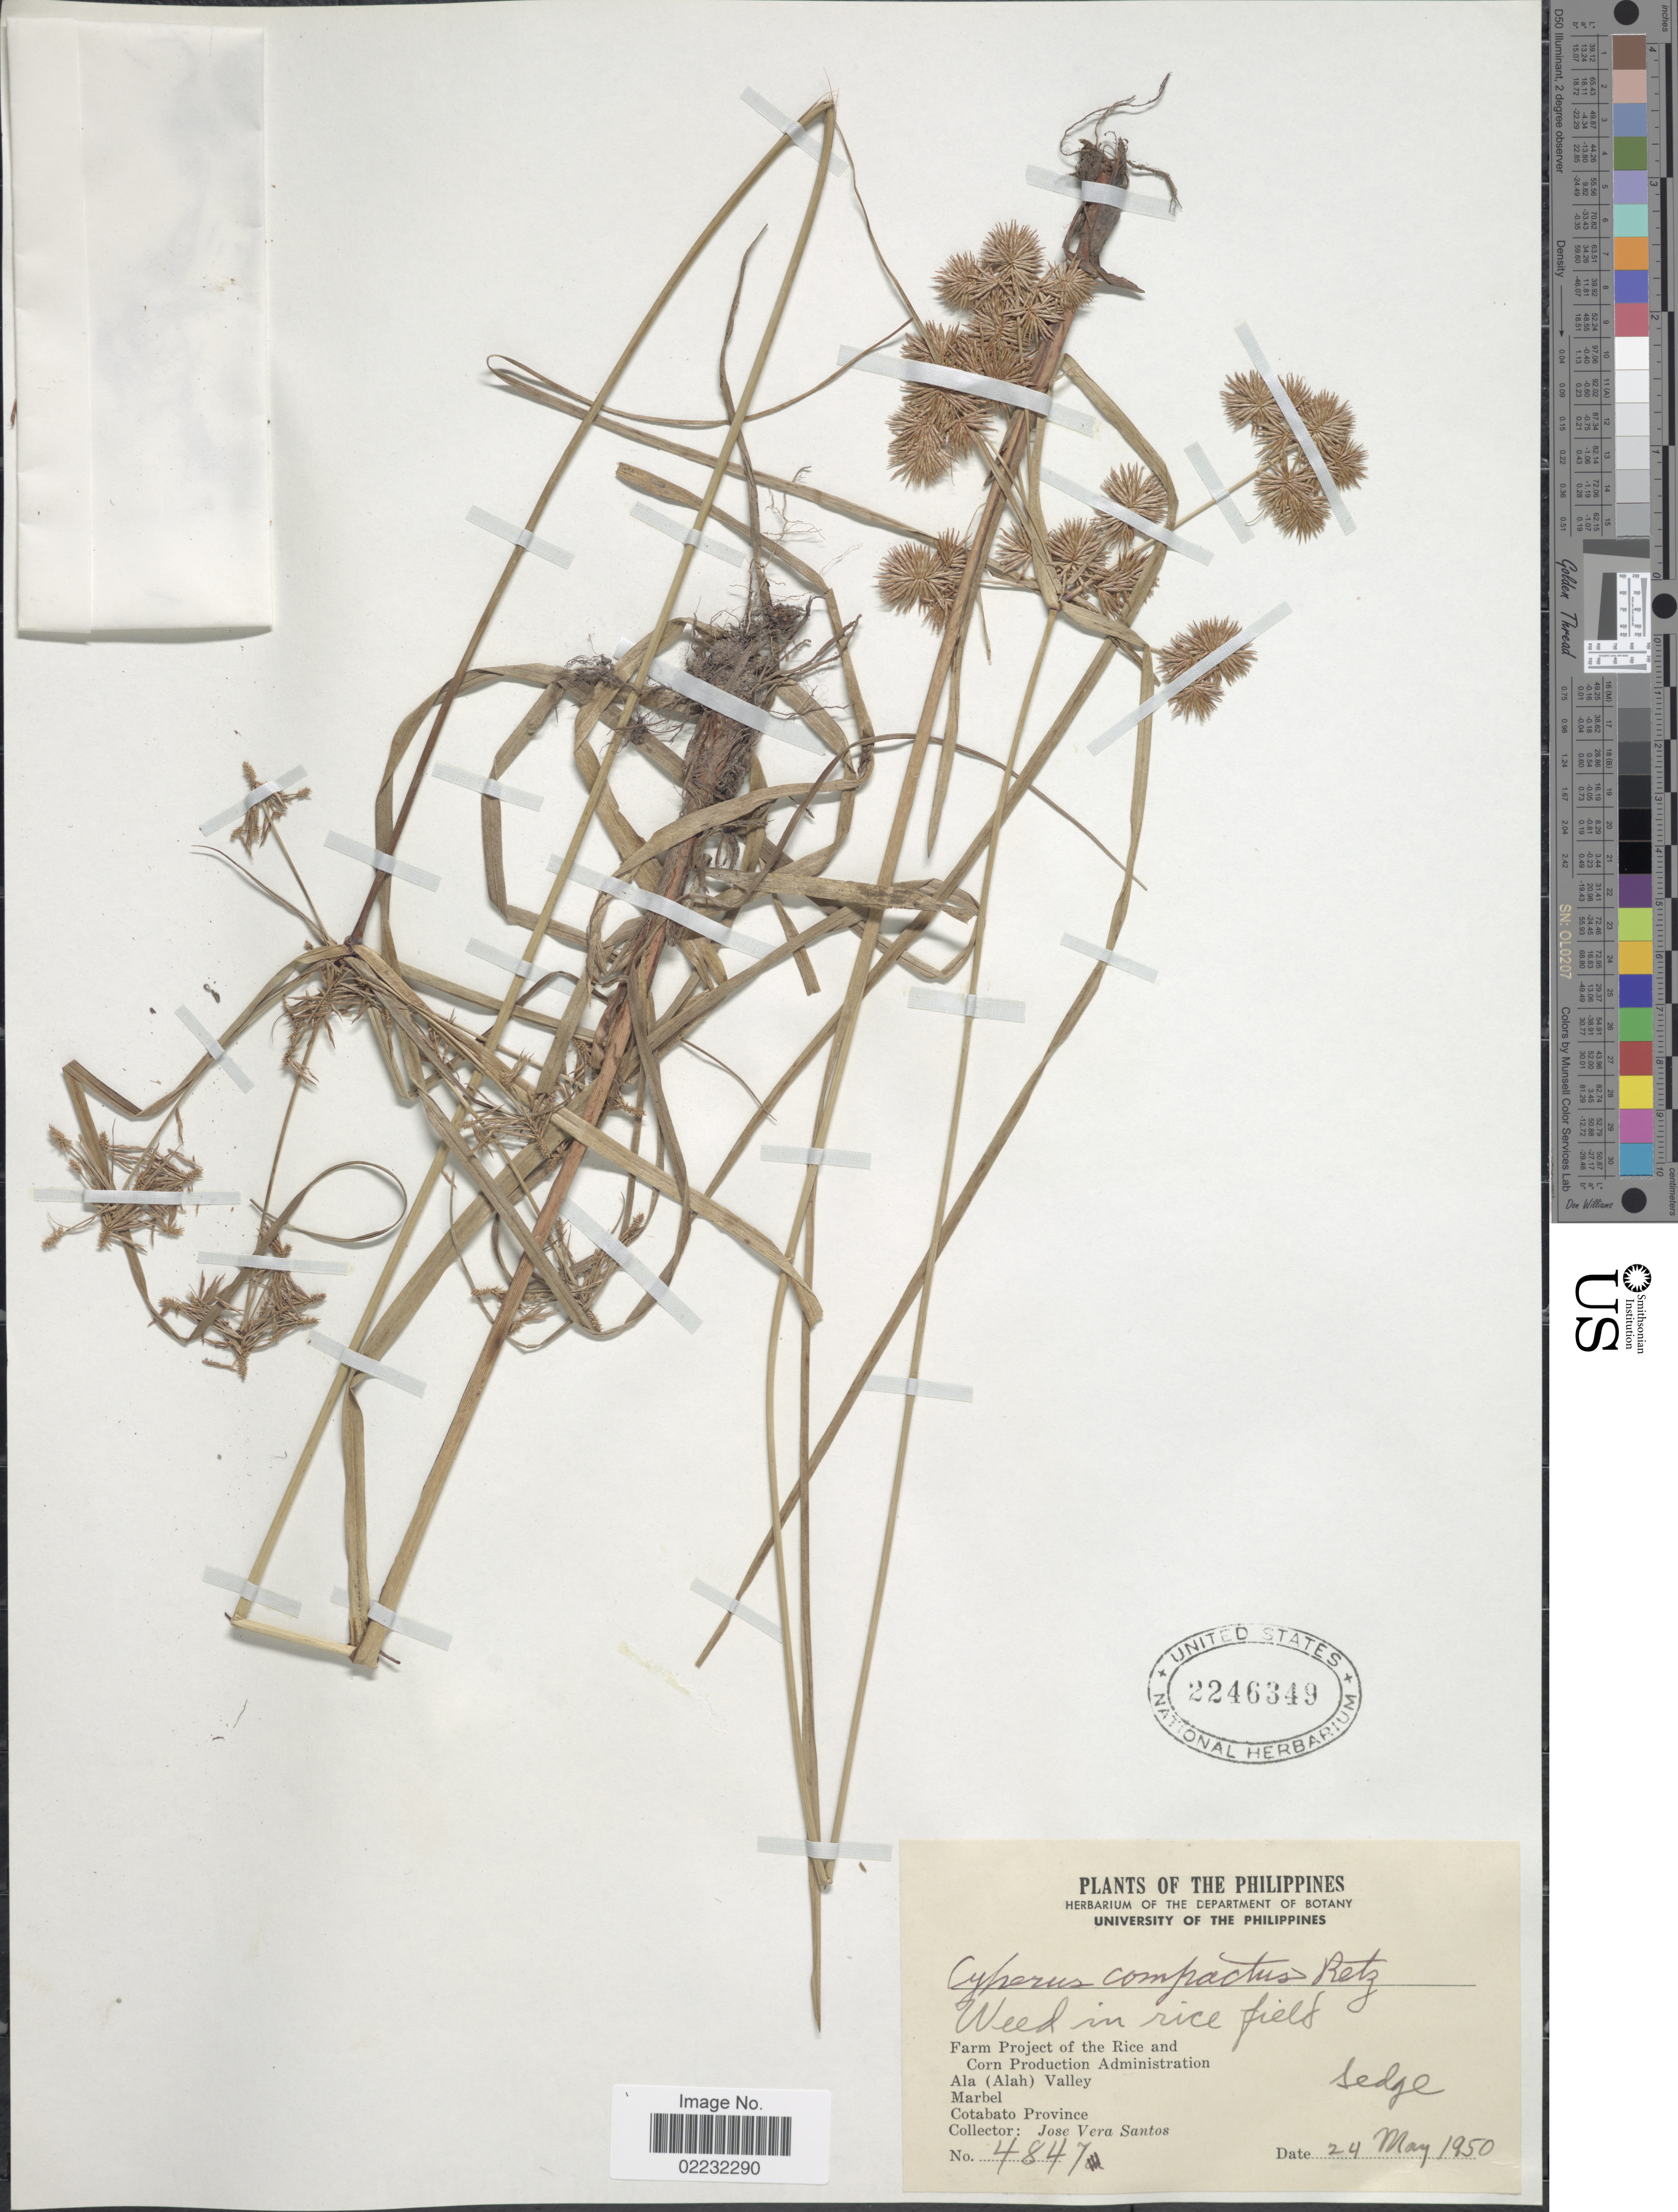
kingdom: Plantae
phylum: Tracheophyta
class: Liliopsida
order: Poales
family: Cyperaceae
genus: Cyperus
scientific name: Cyperus compactus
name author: Retz.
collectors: J. Santos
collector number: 4847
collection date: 1950-05-24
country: Philippines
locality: Weed in rice fields, Farm Project of the Rice and Corn Production Administration, Ala (Alah) Valley, Marbel, Cotabato Province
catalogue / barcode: US 2246349